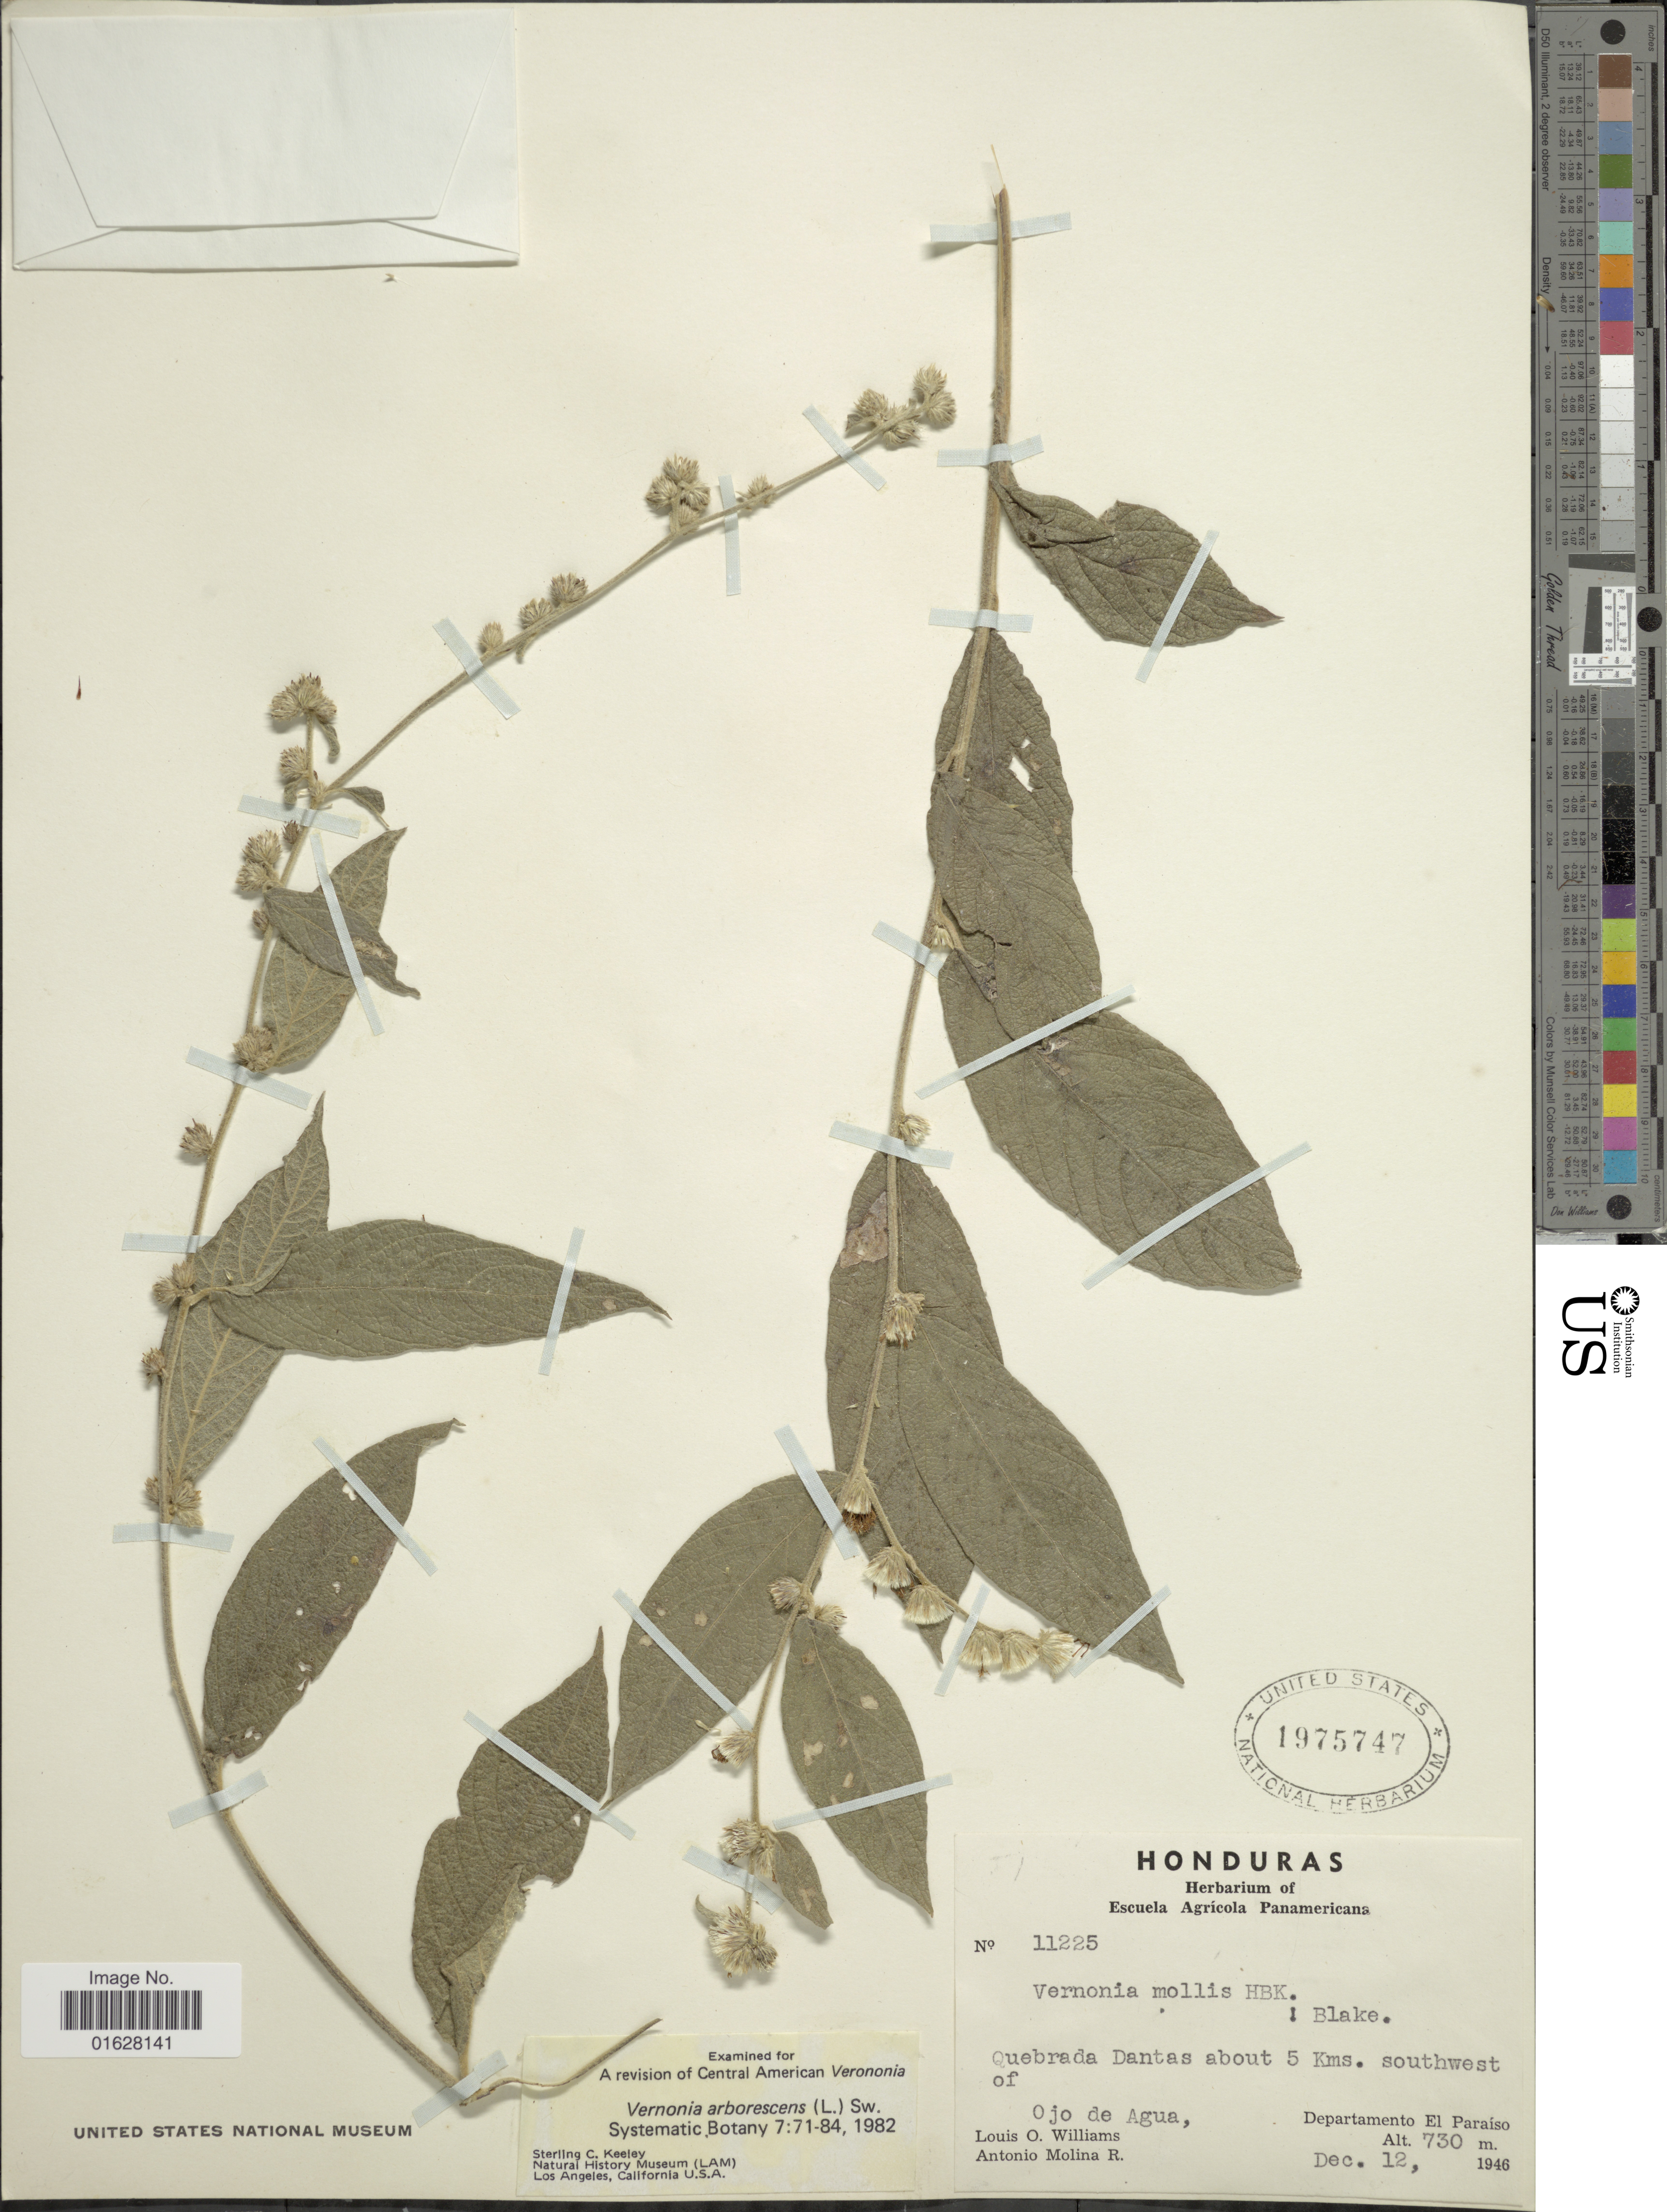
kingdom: Plantae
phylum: Tracheophyta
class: Magnoliopsida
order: Asterales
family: Asteraceae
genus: Lepidaploa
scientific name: Lepidaploa canescens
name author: (Kunth) H. Rob.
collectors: L. O. Williams & A. Molina R.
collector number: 11225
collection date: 1946-12-12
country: Honduras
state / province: El Paraíso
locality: Honduras. Quebrada Dantas about 5 Kms. southwest of Ojo de Agua. Departamento El Paraiso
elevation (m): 730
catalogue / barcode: US 1975747